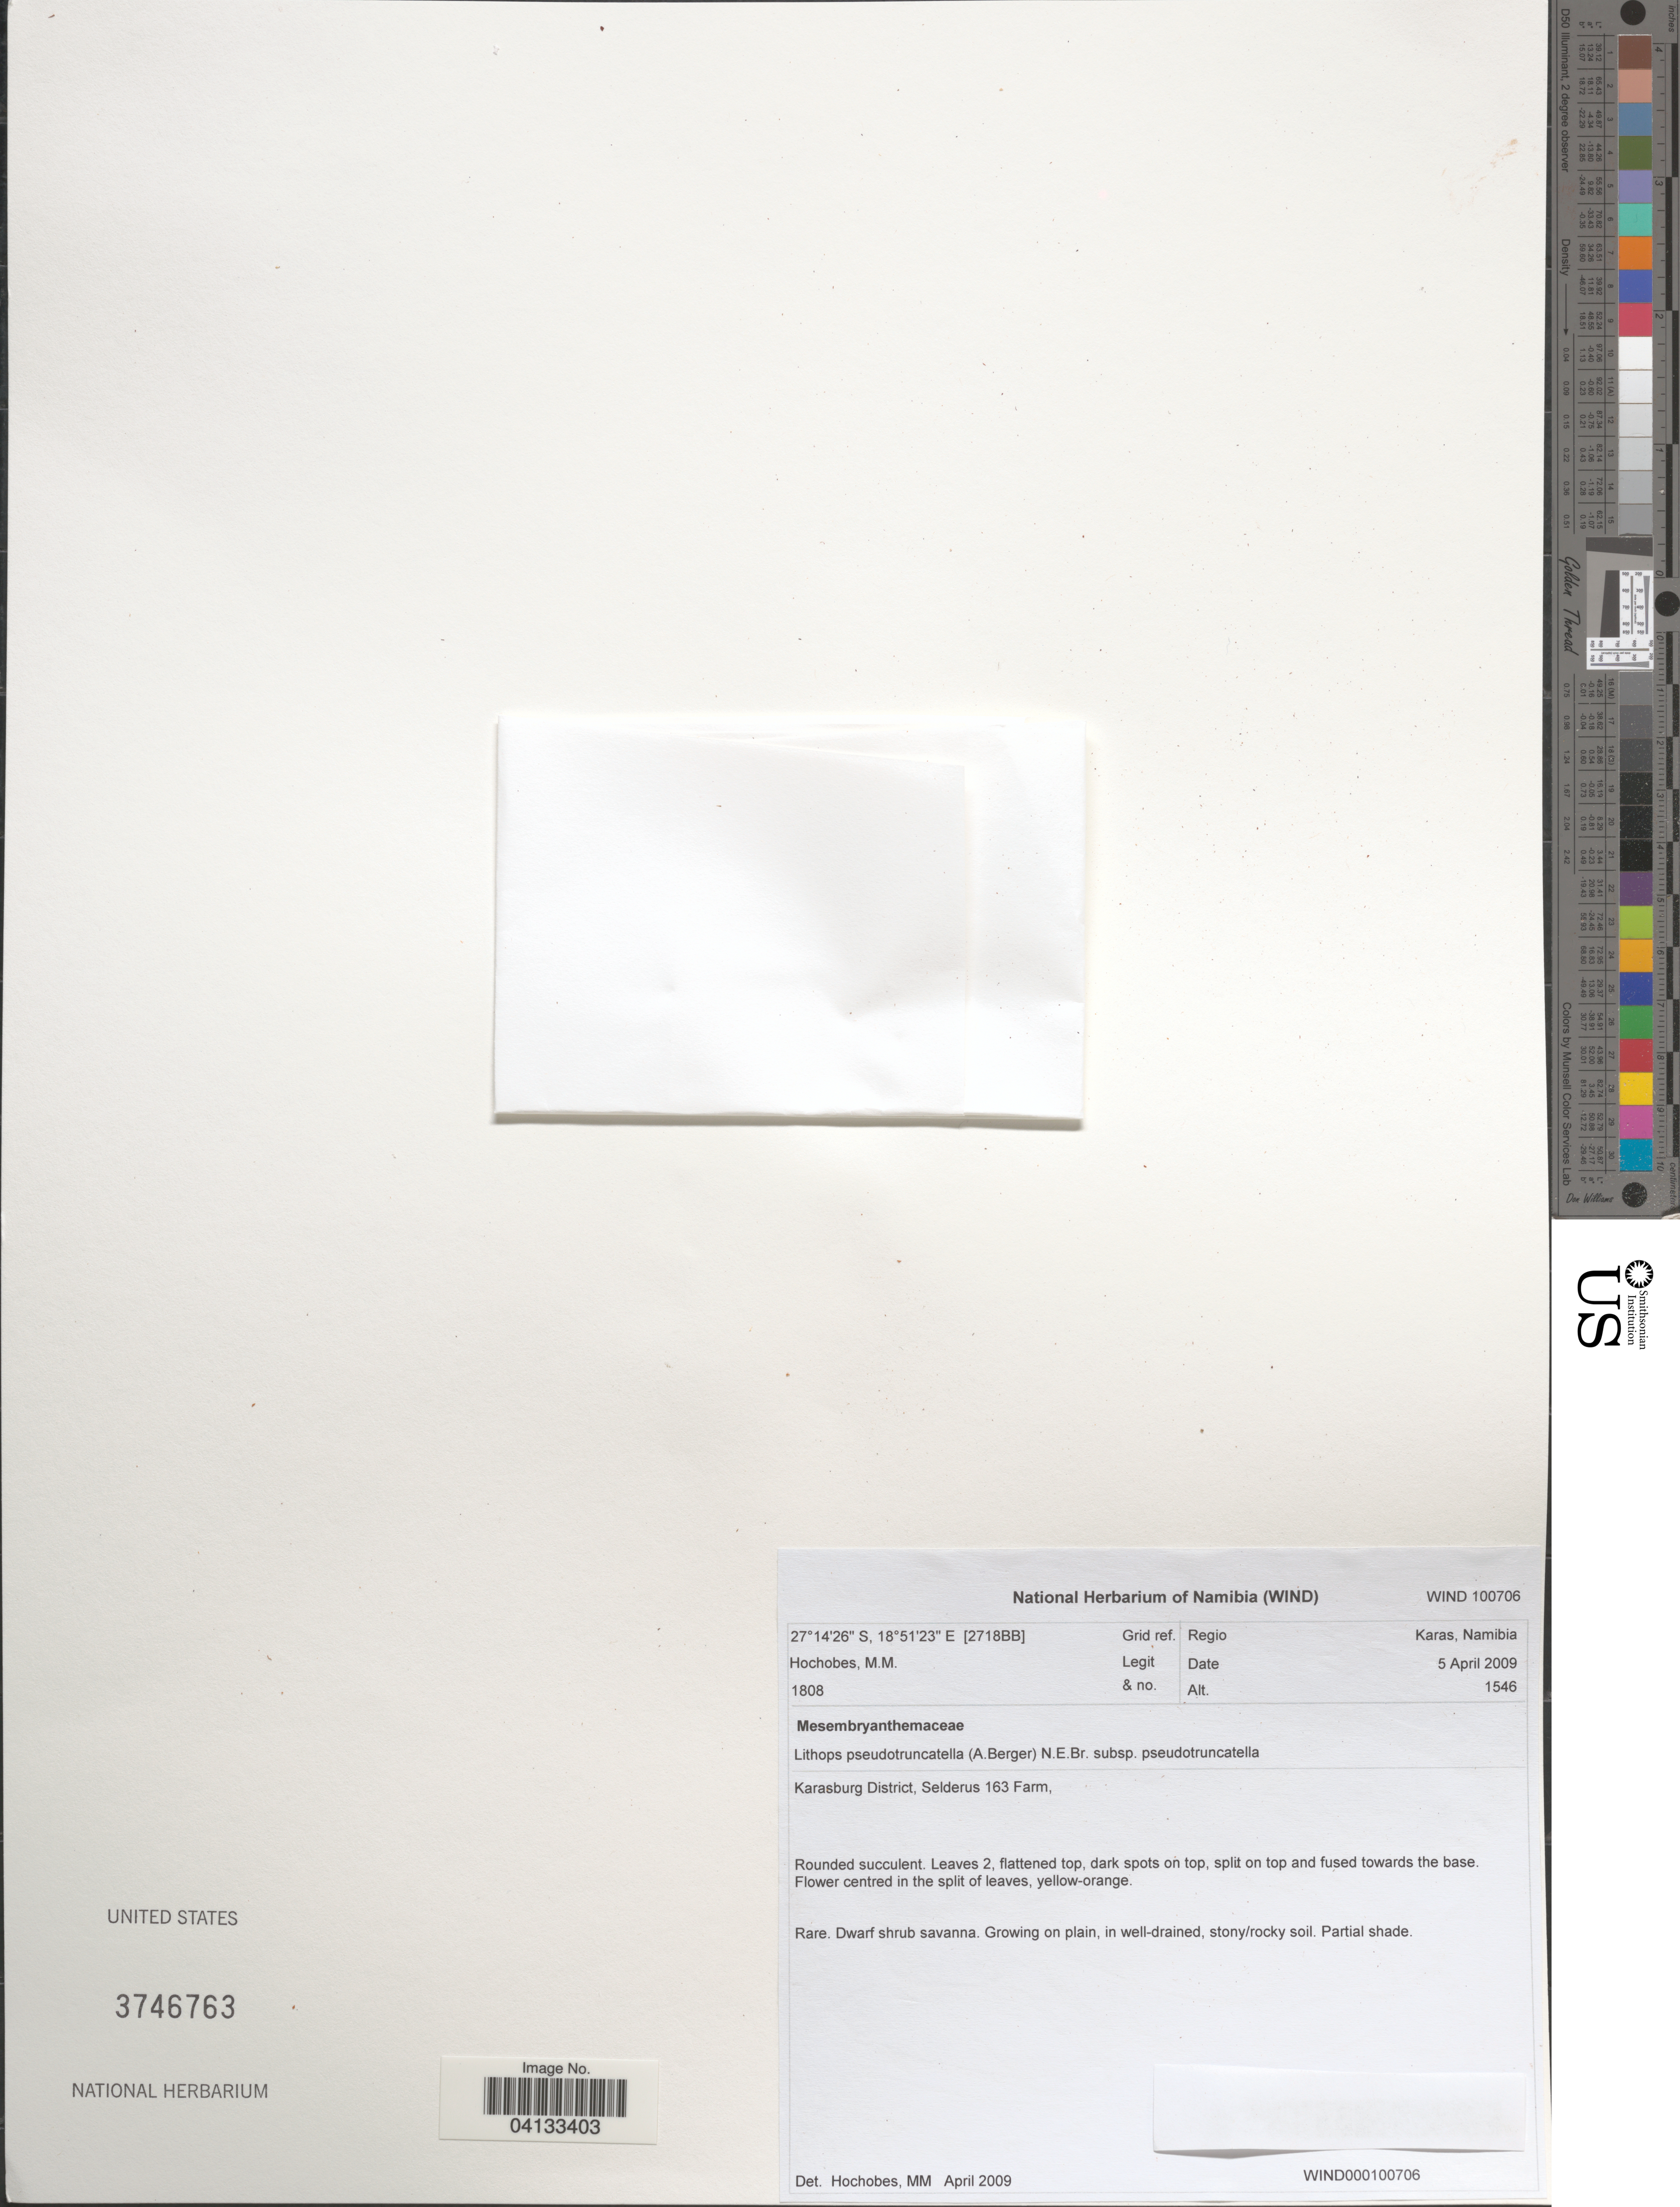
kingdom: Plantae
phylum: Tracheophyta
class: Magnoliopsida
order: Caryophyllales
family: Aizoaceae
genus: Lithops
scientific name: Lithops pseudotruncatella subsp. pseudotruncatella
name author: (A. Berger) N.E. Br.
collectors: M. Hochobes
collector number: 1808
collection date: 2009-04-05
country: Namibia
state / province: Karas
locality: [2718BB]. Karasburg District, Selderus 163 Farm.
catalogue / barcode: US 3746763